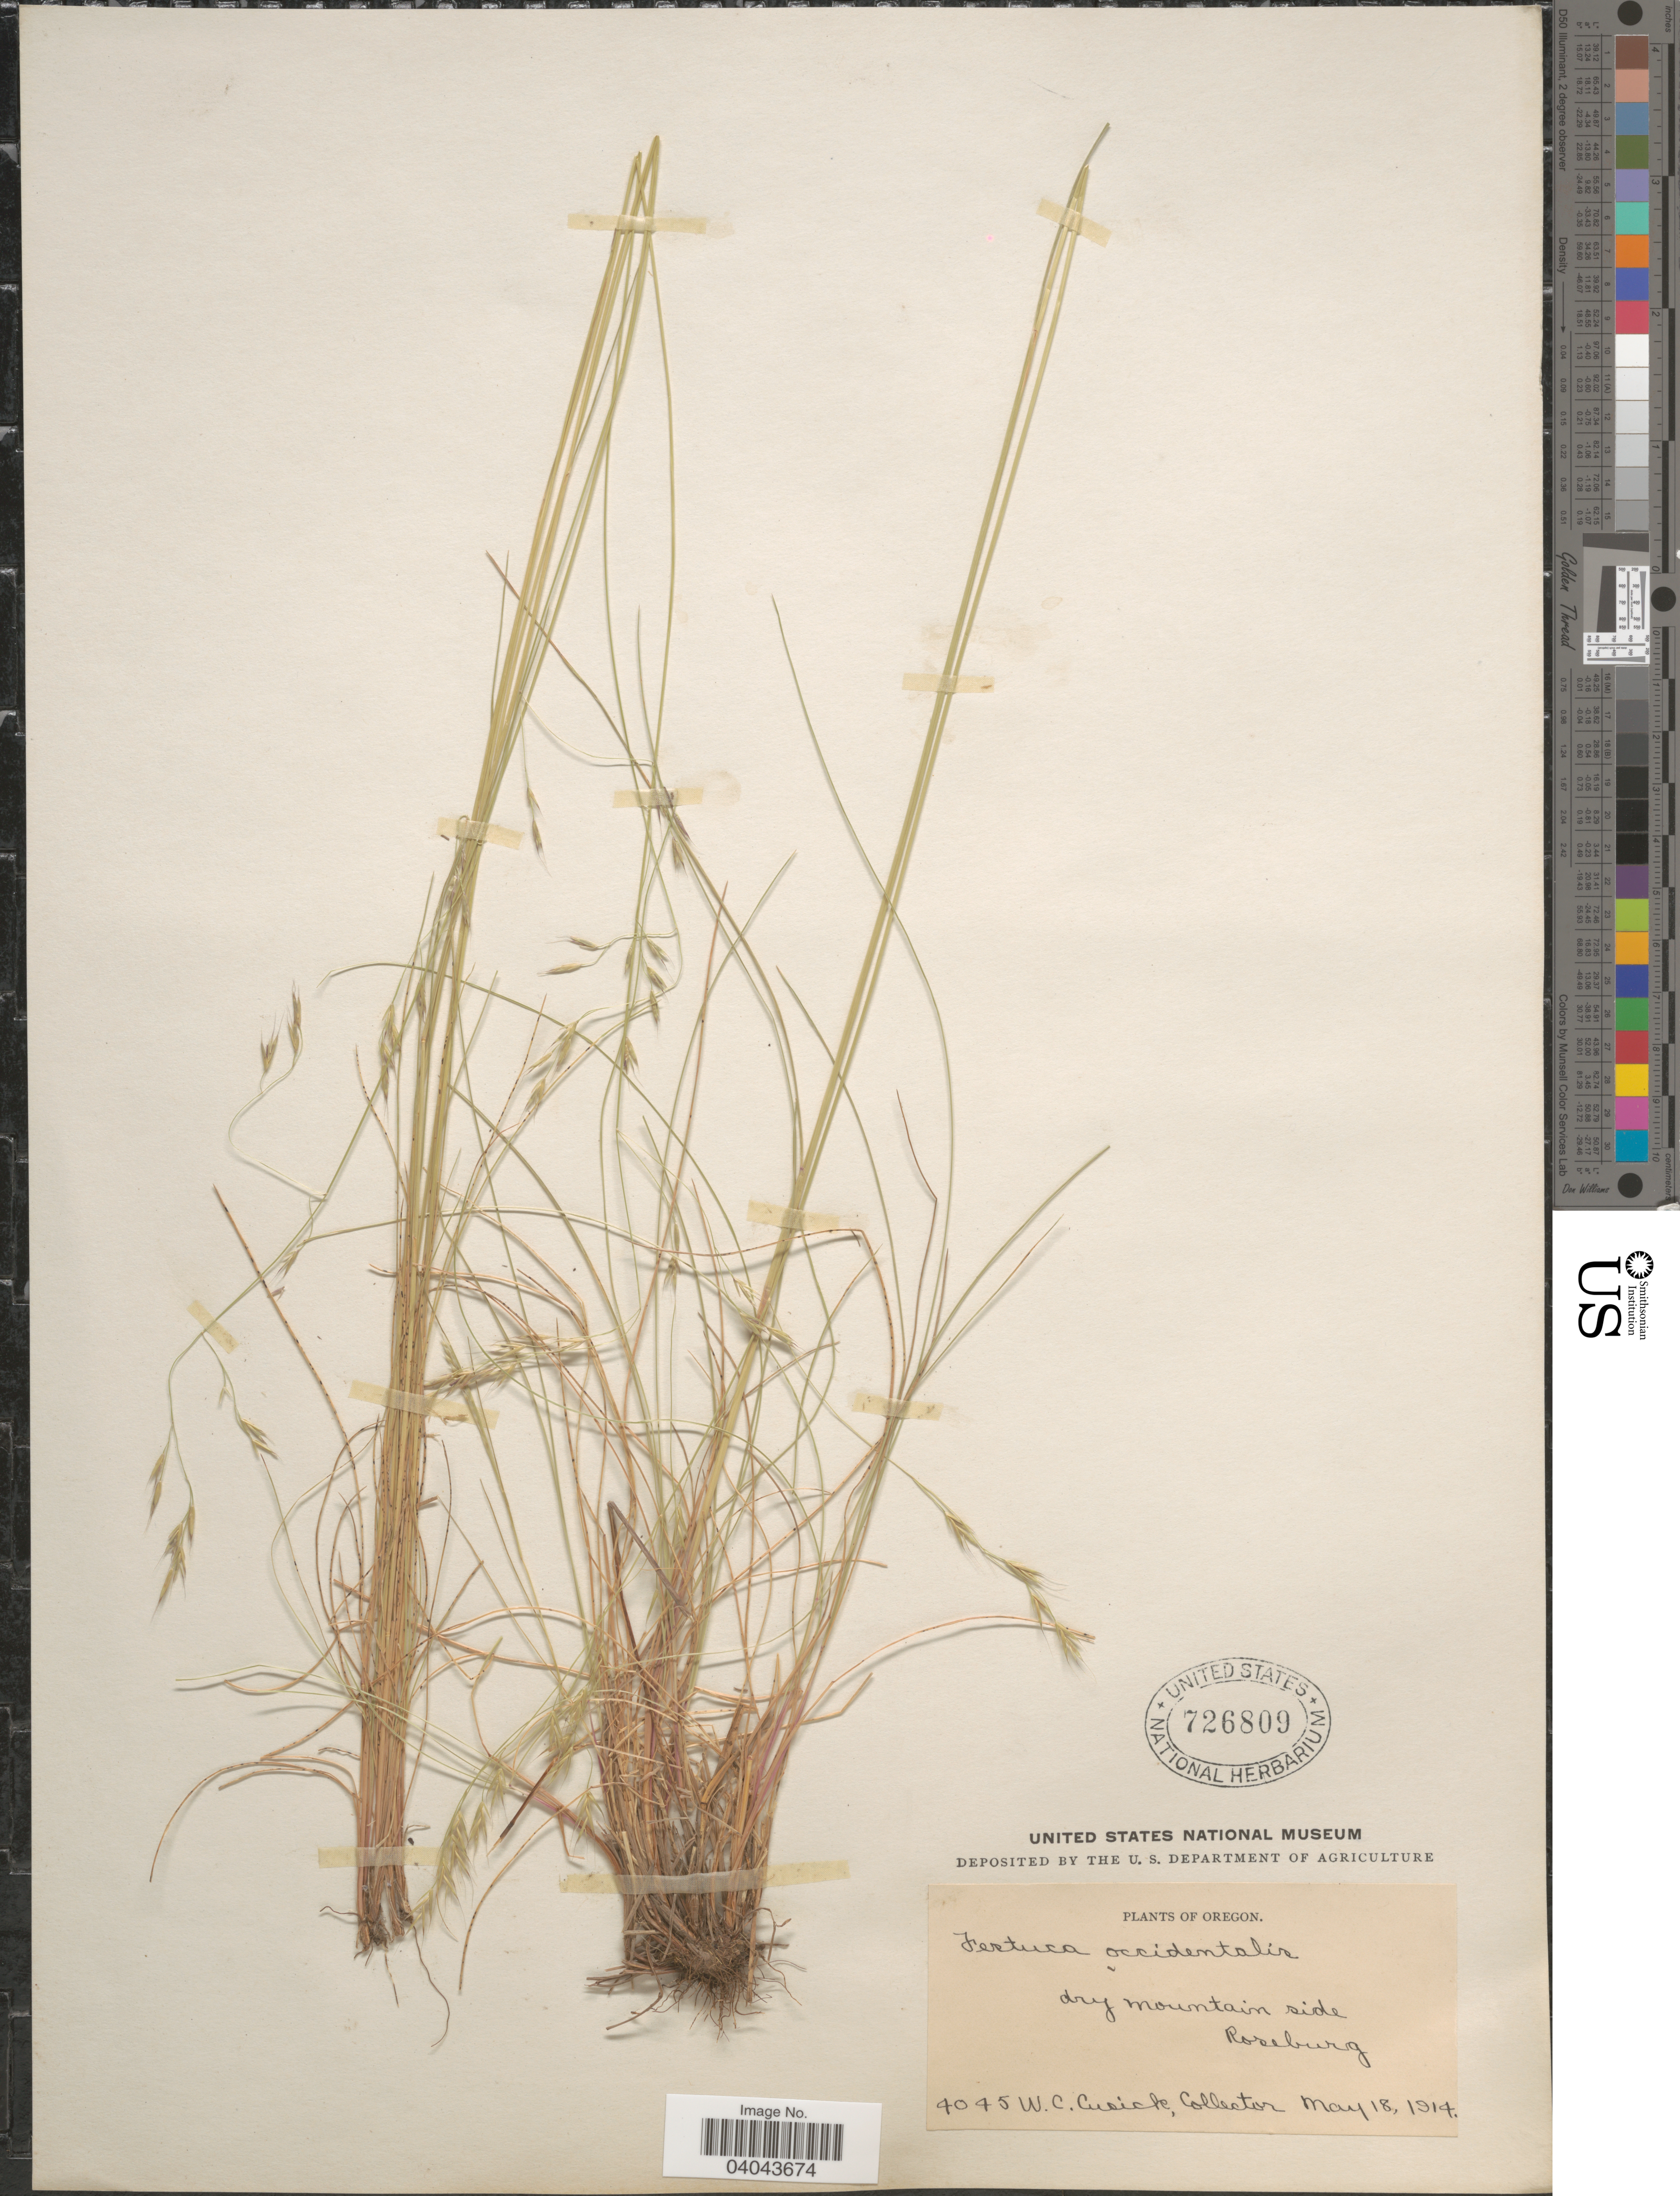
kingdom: Plantae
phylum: Tracheophyta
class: Liliopsida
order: Poales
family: Poaceae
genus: Festuca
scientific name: Festuca occidentalis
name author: Hook.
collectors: W. C. Cusick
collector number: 4045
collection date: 1914-05-18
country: United States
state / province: Oregon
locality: Roseburg.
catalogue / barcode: US 726809